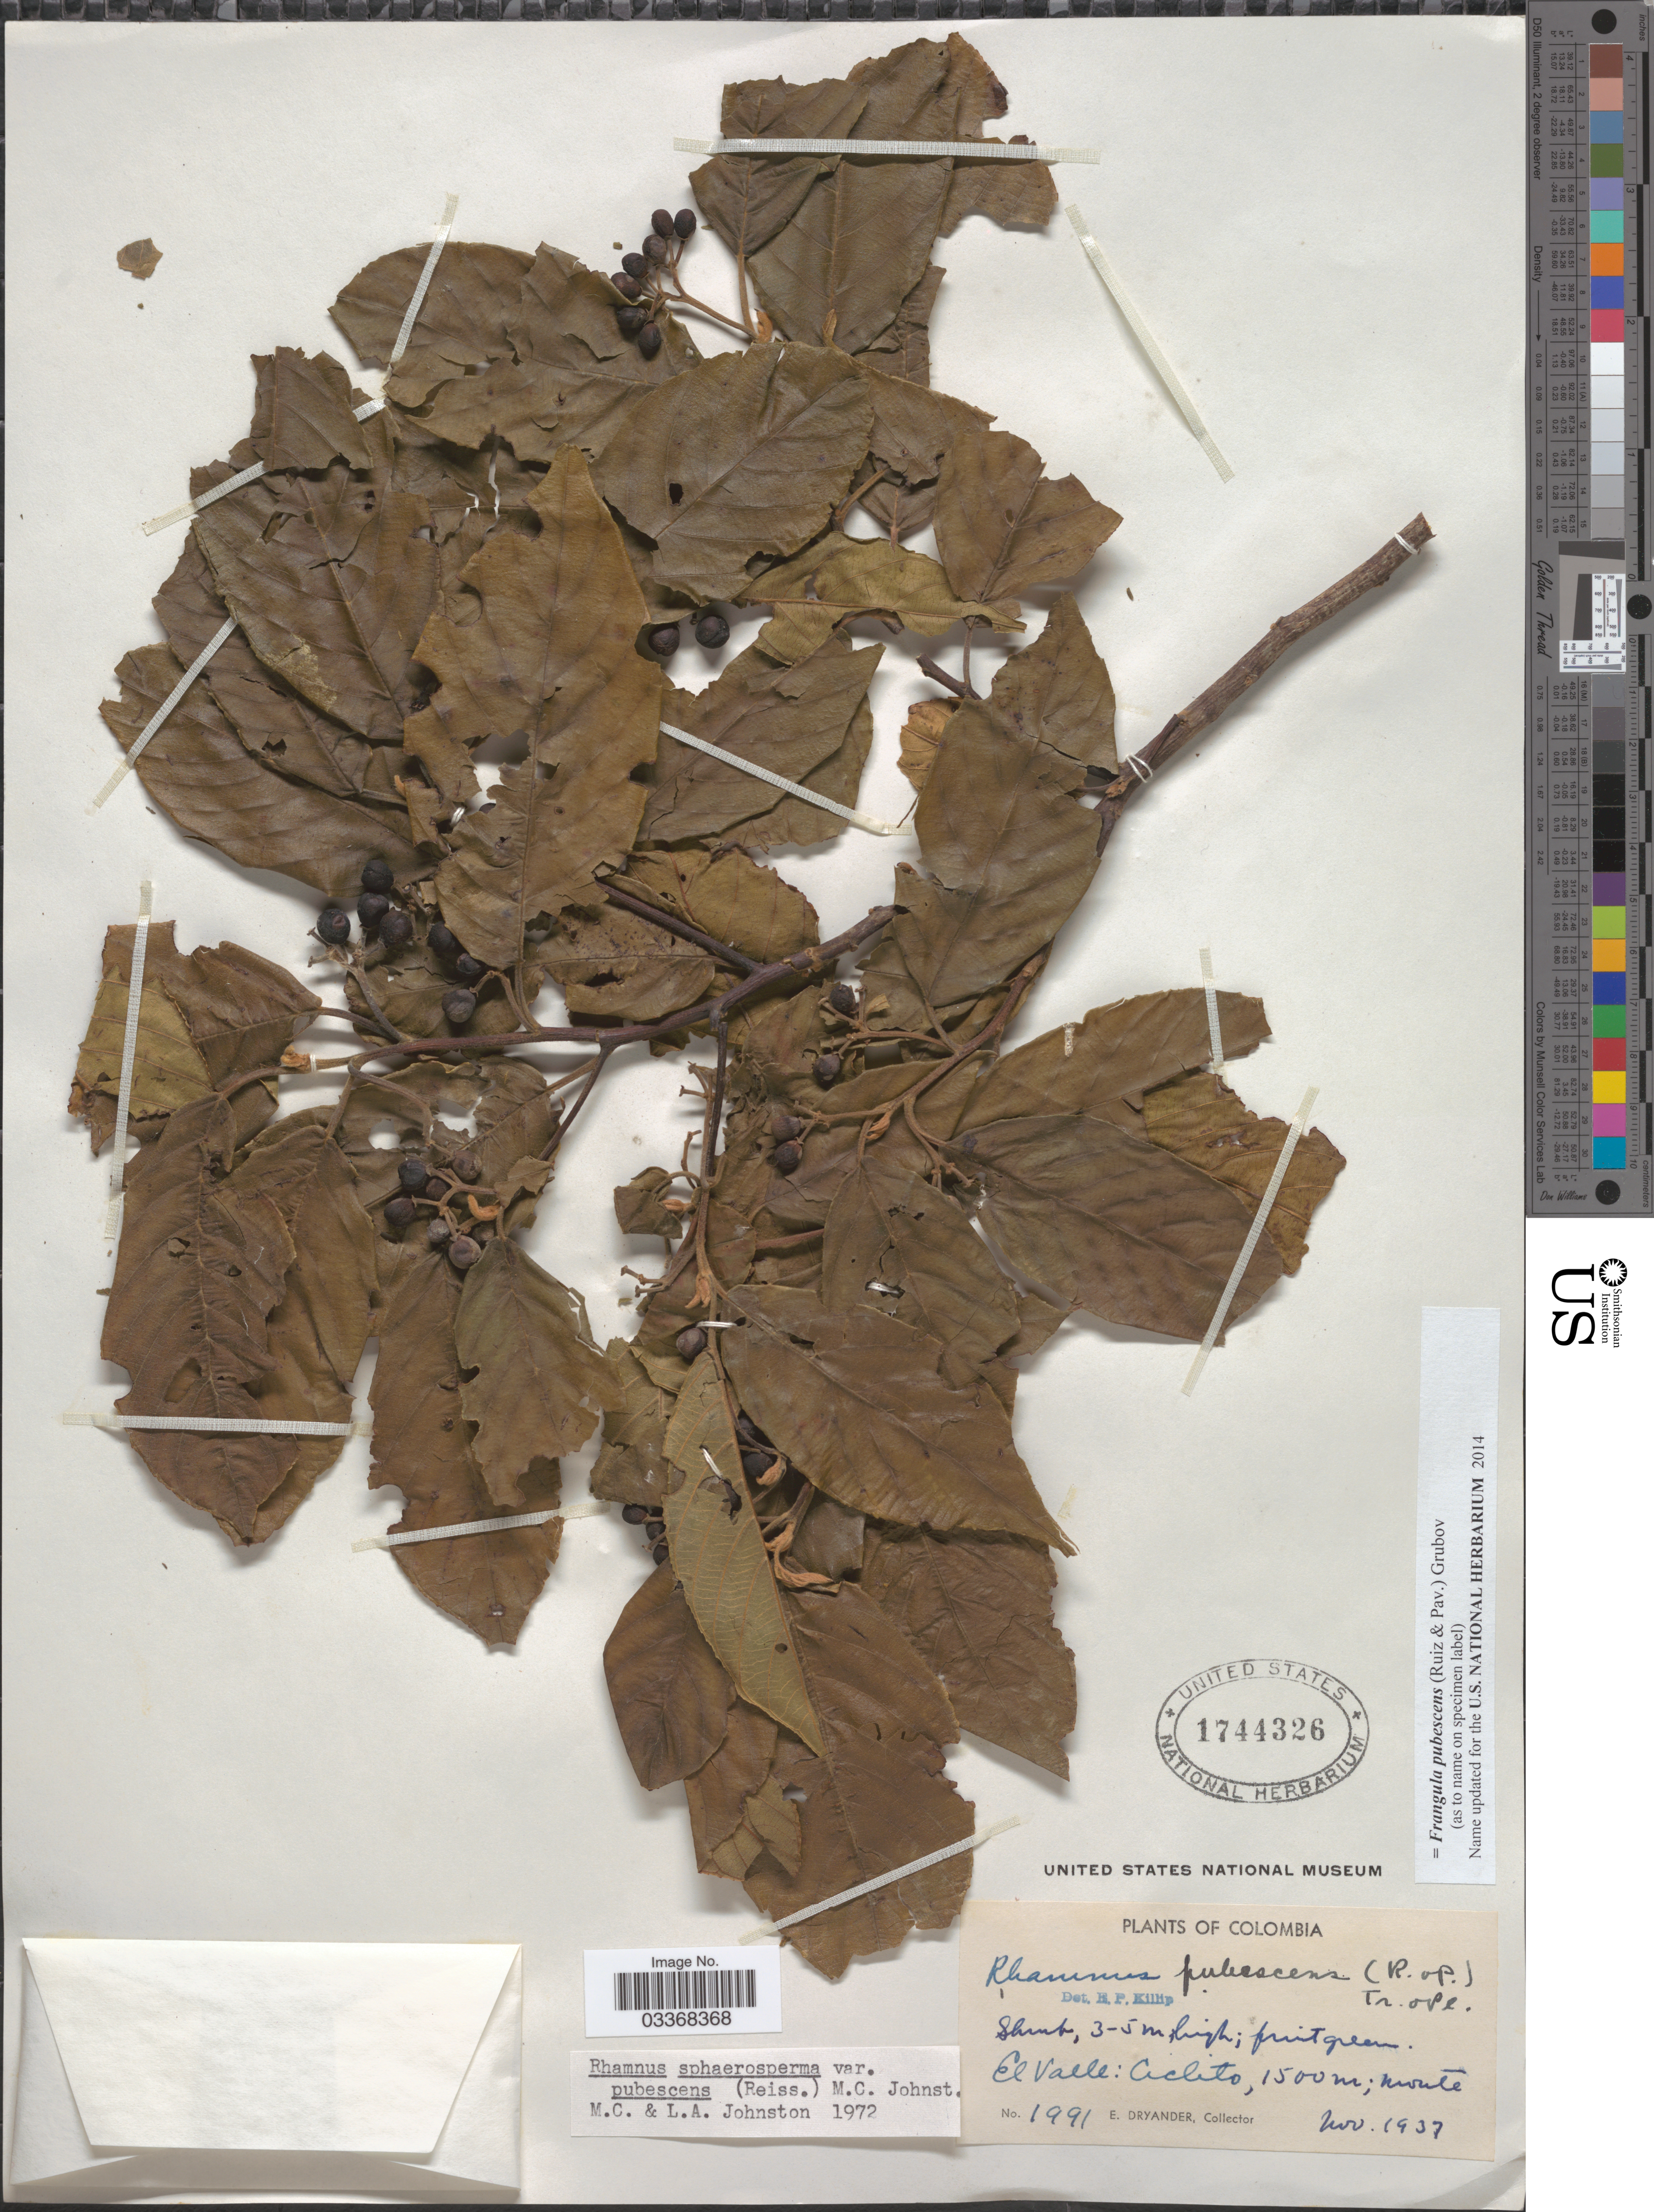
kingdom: Plantae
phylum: Tracheophyta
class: Magnoliopsida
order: Rosales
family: Rhamnaceae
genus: Frangula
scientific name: Frangula pubescens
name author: (Ruiz & Pav.) Grubov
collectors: E. Dryander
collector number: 1991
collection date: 1937-11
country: Colombia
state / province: Valle del Cauca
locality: El valle: Ciclito.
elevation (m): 1500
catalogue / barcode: US 1744326